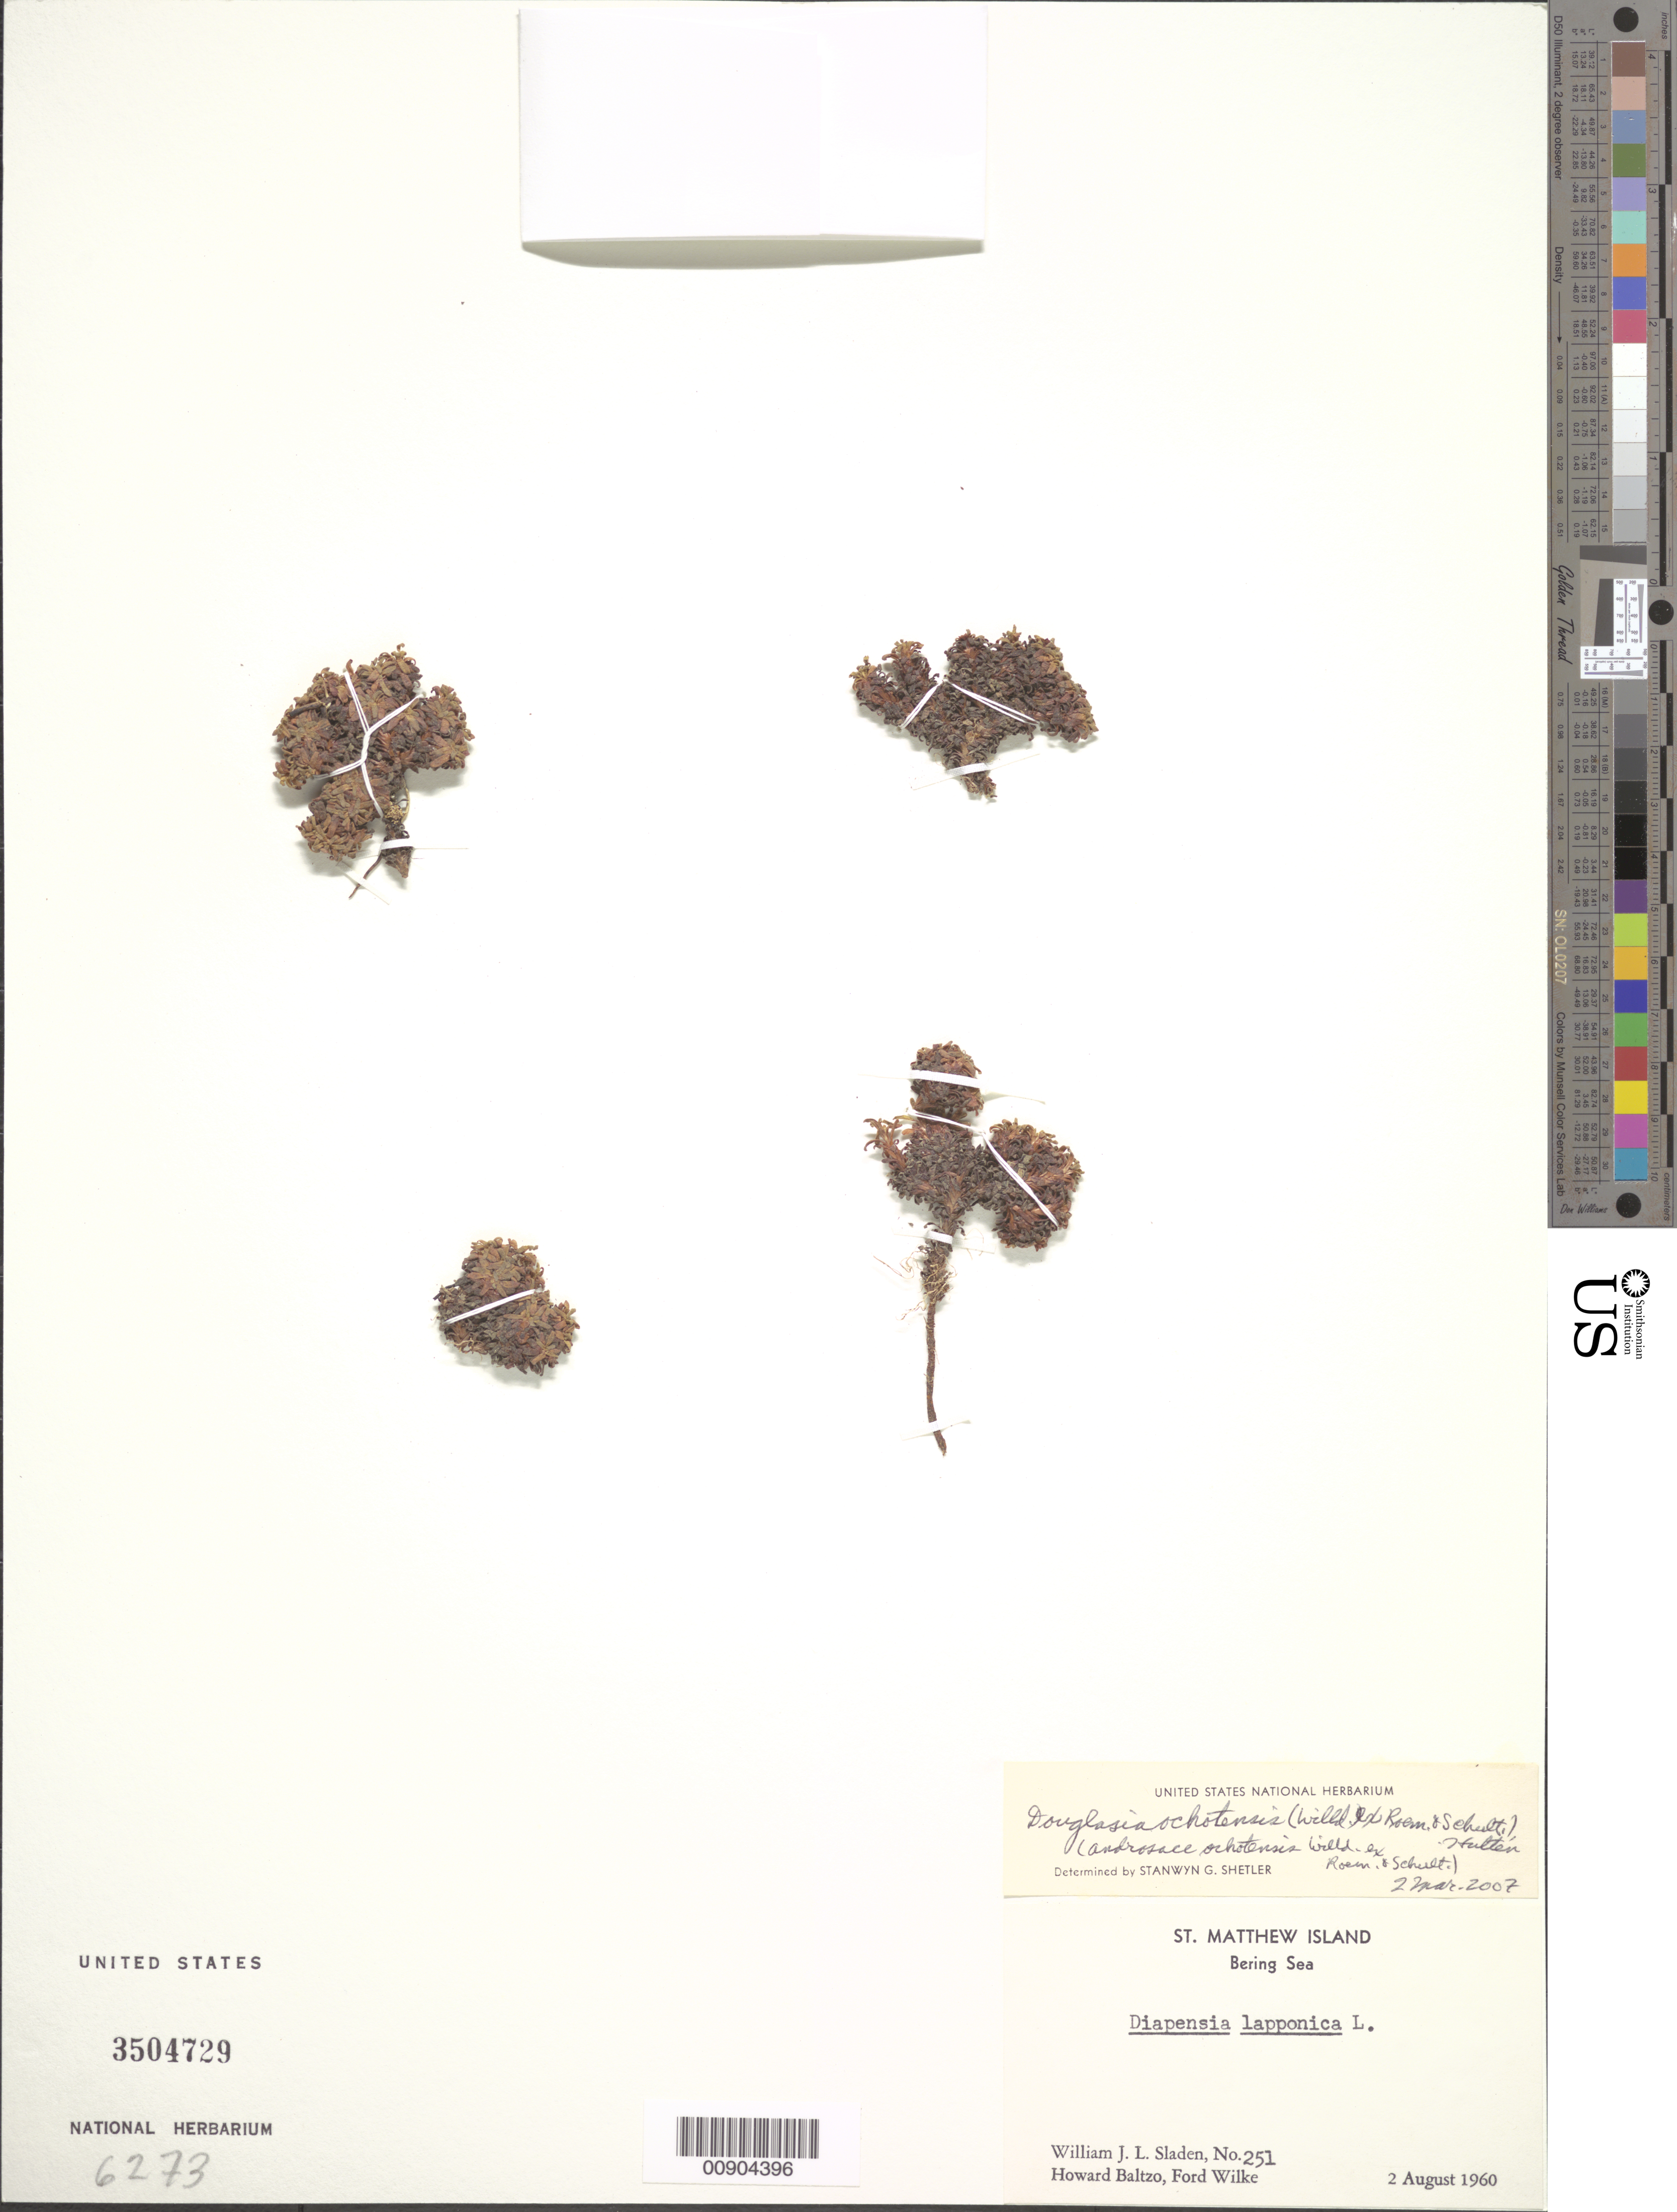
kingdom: Plantae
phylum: Tracheophyta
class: Magnoliopsida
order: Ericales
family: Primulaceae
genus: Douglasia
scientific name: Douglasia ochotensis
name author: (Roem. & Schult.) Hultén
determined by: Shetler, Stanwyn G., (US), NMNH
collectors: W. Sladen, H. Baltzo & F. Wilke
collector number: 251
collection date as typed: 02 Aug 1960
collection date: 1960-08-02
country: United States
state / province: Alaska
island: St. Matthew Island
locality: St. Matthew Island, Bering Sea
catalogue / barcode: US 3504729